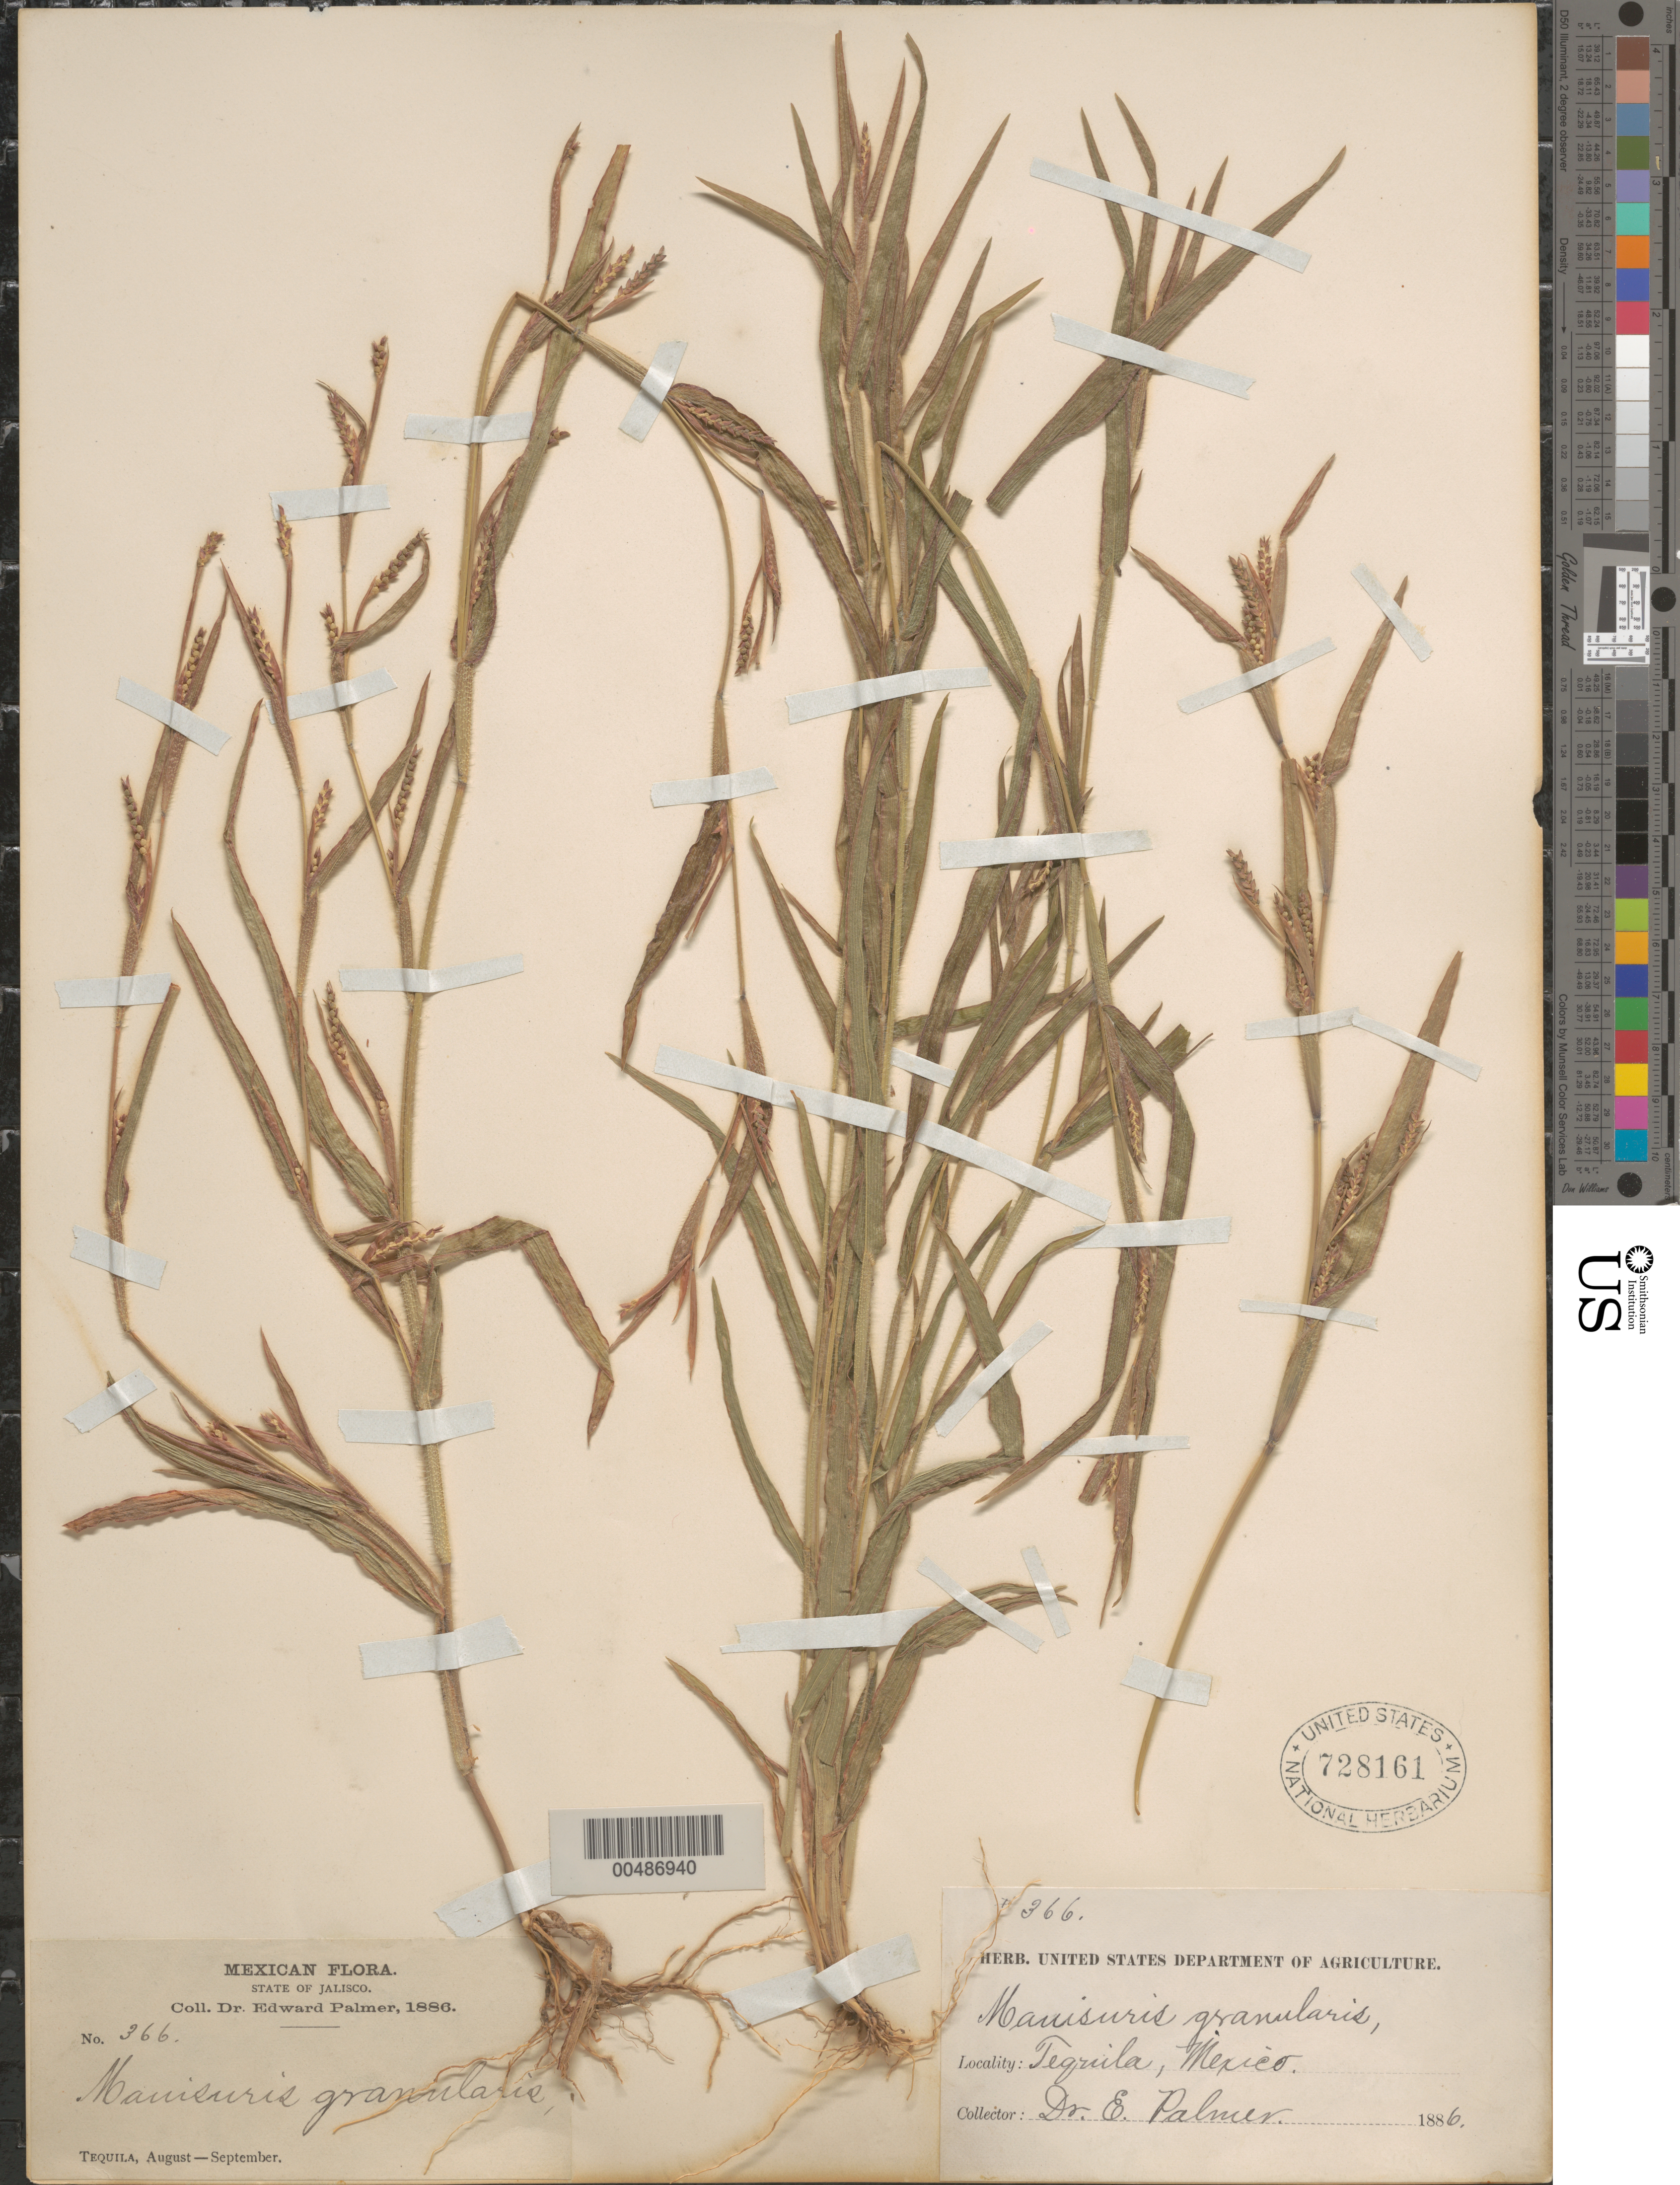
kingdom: Plantae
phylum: Tracheophyta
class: Liliopsida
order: Poales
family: Poaceae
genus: Hackelochloa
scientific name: Hackelochloa granularis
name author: (L.) Kuntze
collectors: E. Palmer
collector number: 366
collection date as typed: Aug 1886 to Sep 1886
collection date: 1886-08/1886-09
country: Mexico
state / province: Jalisco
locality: Tequila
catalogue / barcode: US 728161